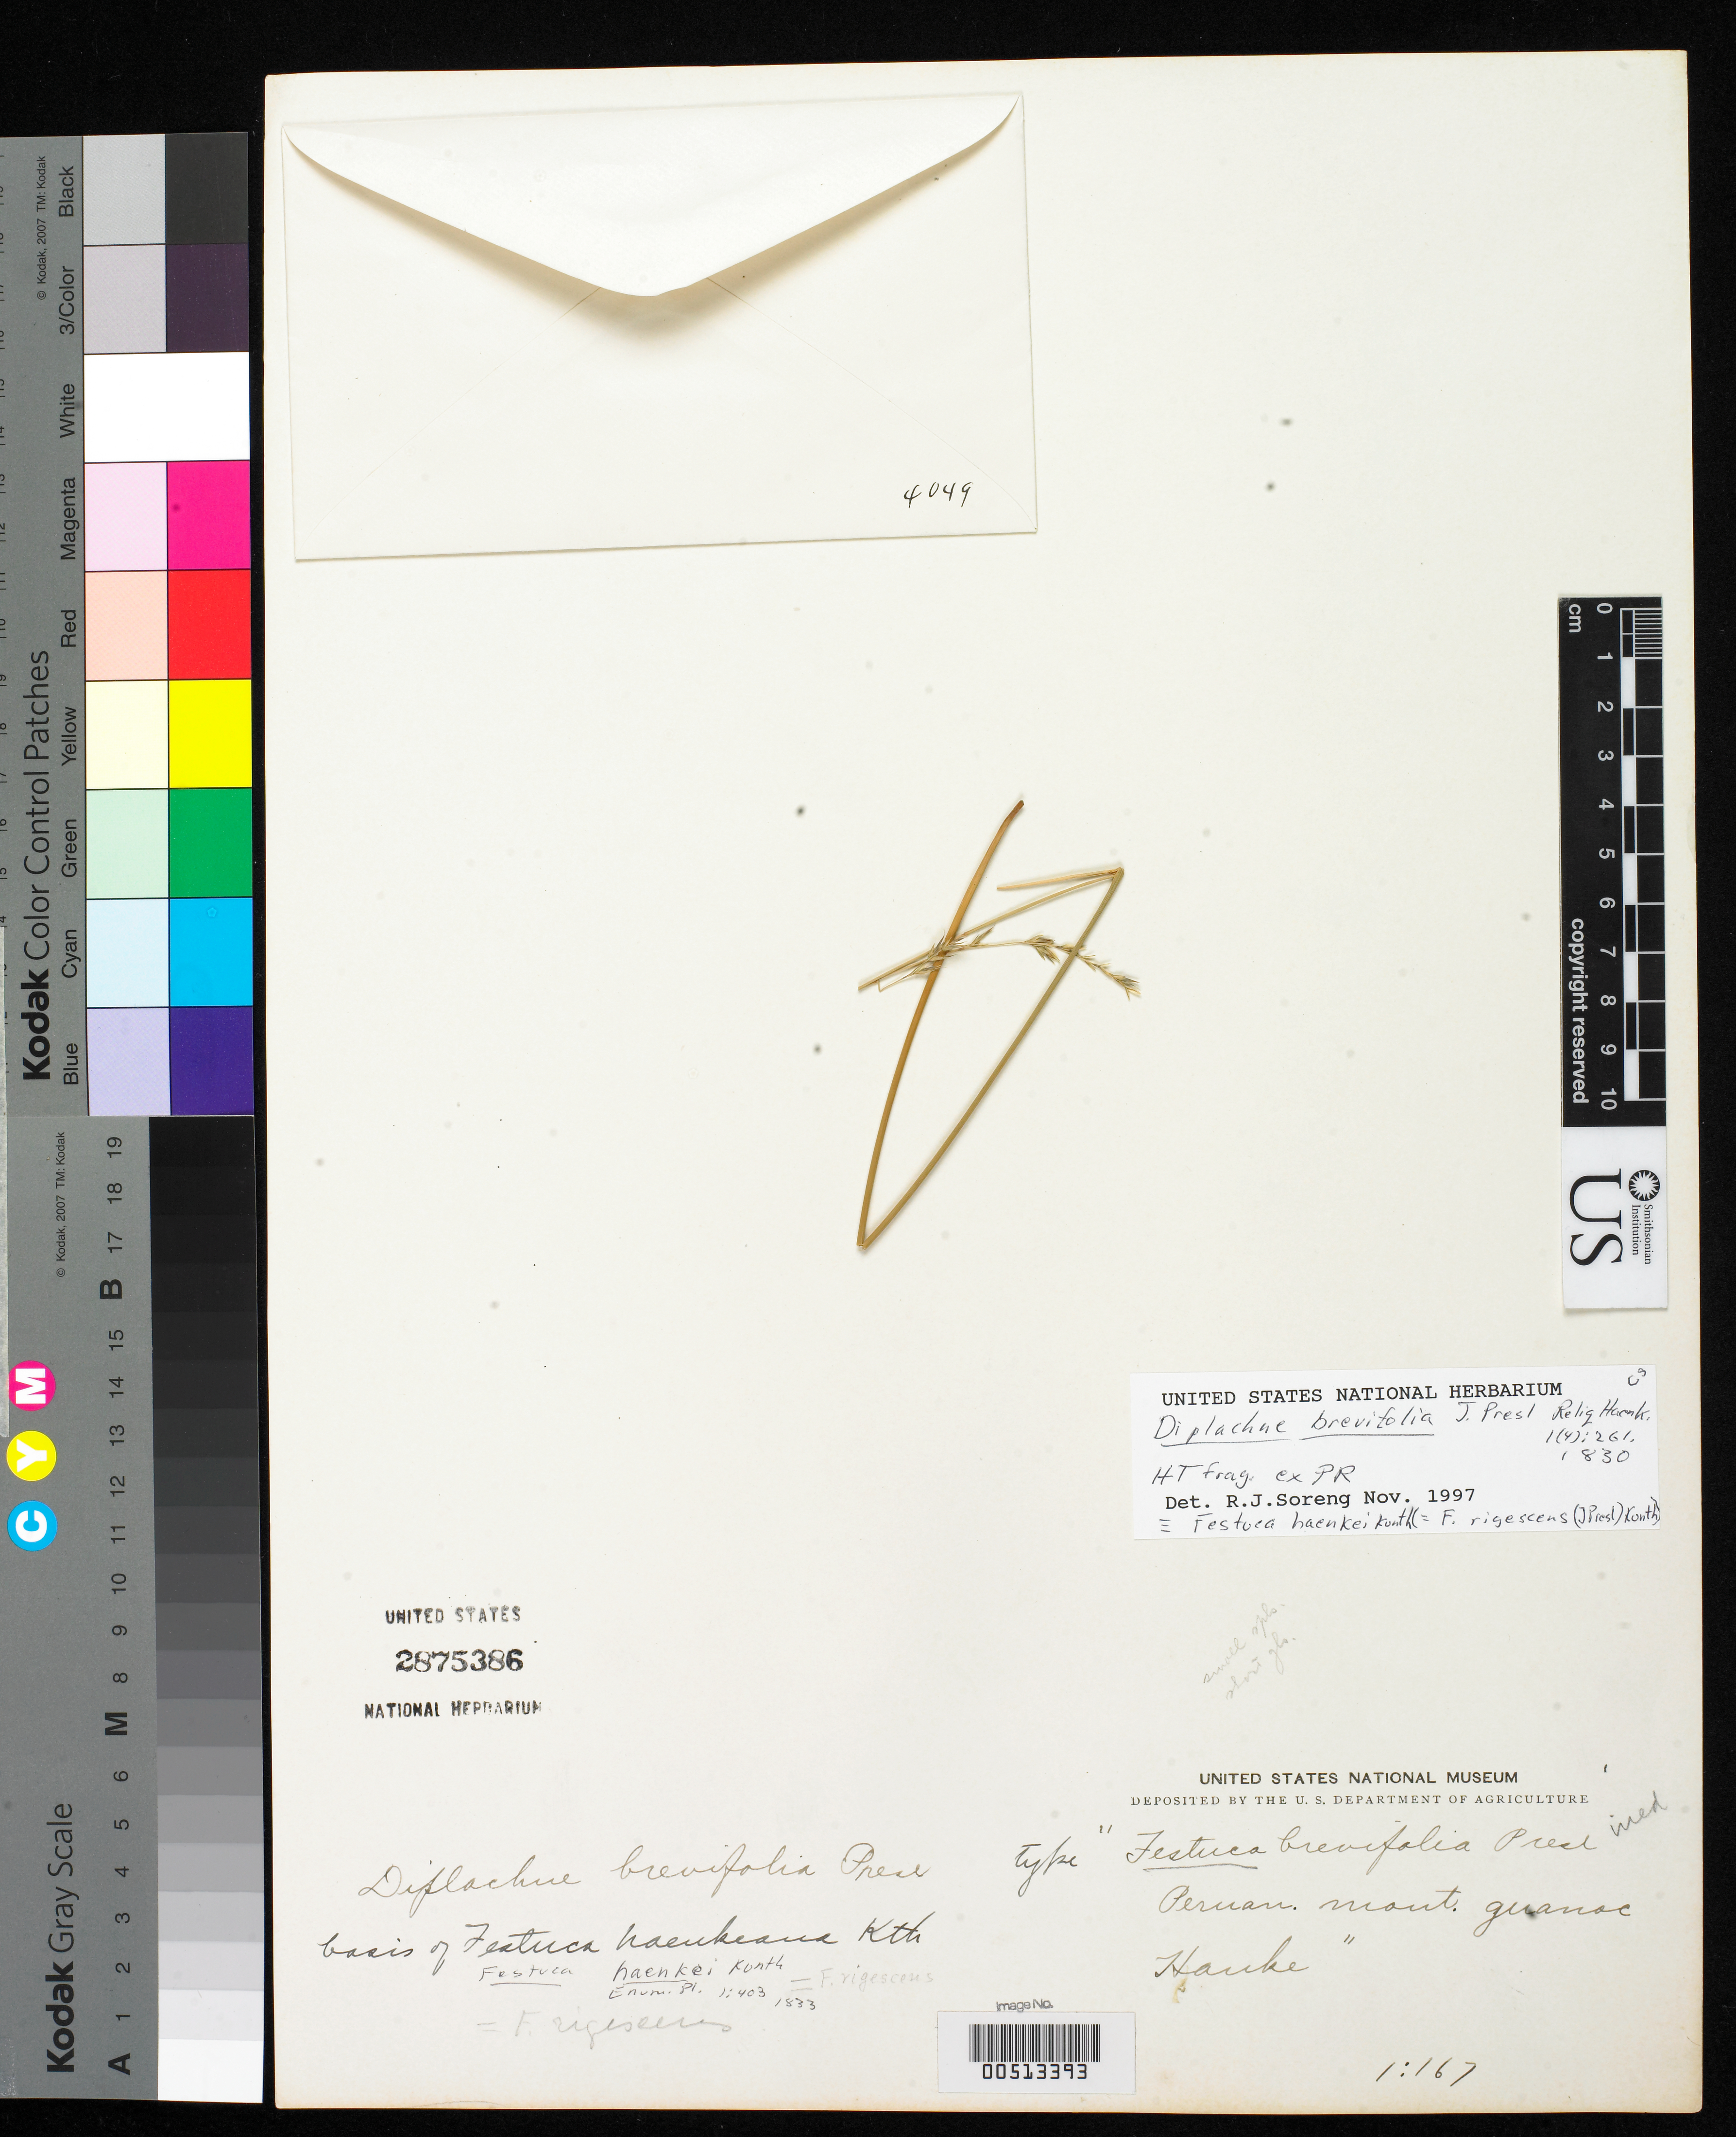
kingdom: Plantae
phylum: Tracheophyta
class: Liliopsida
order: Poales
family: Poaceae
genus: Diplachne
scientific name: Diplachne brevifolia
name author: J. Presl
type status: Type Fragment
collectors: T. P. X. Haenke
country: Peru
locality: Mount Guanoc.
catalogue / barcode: US 2875386